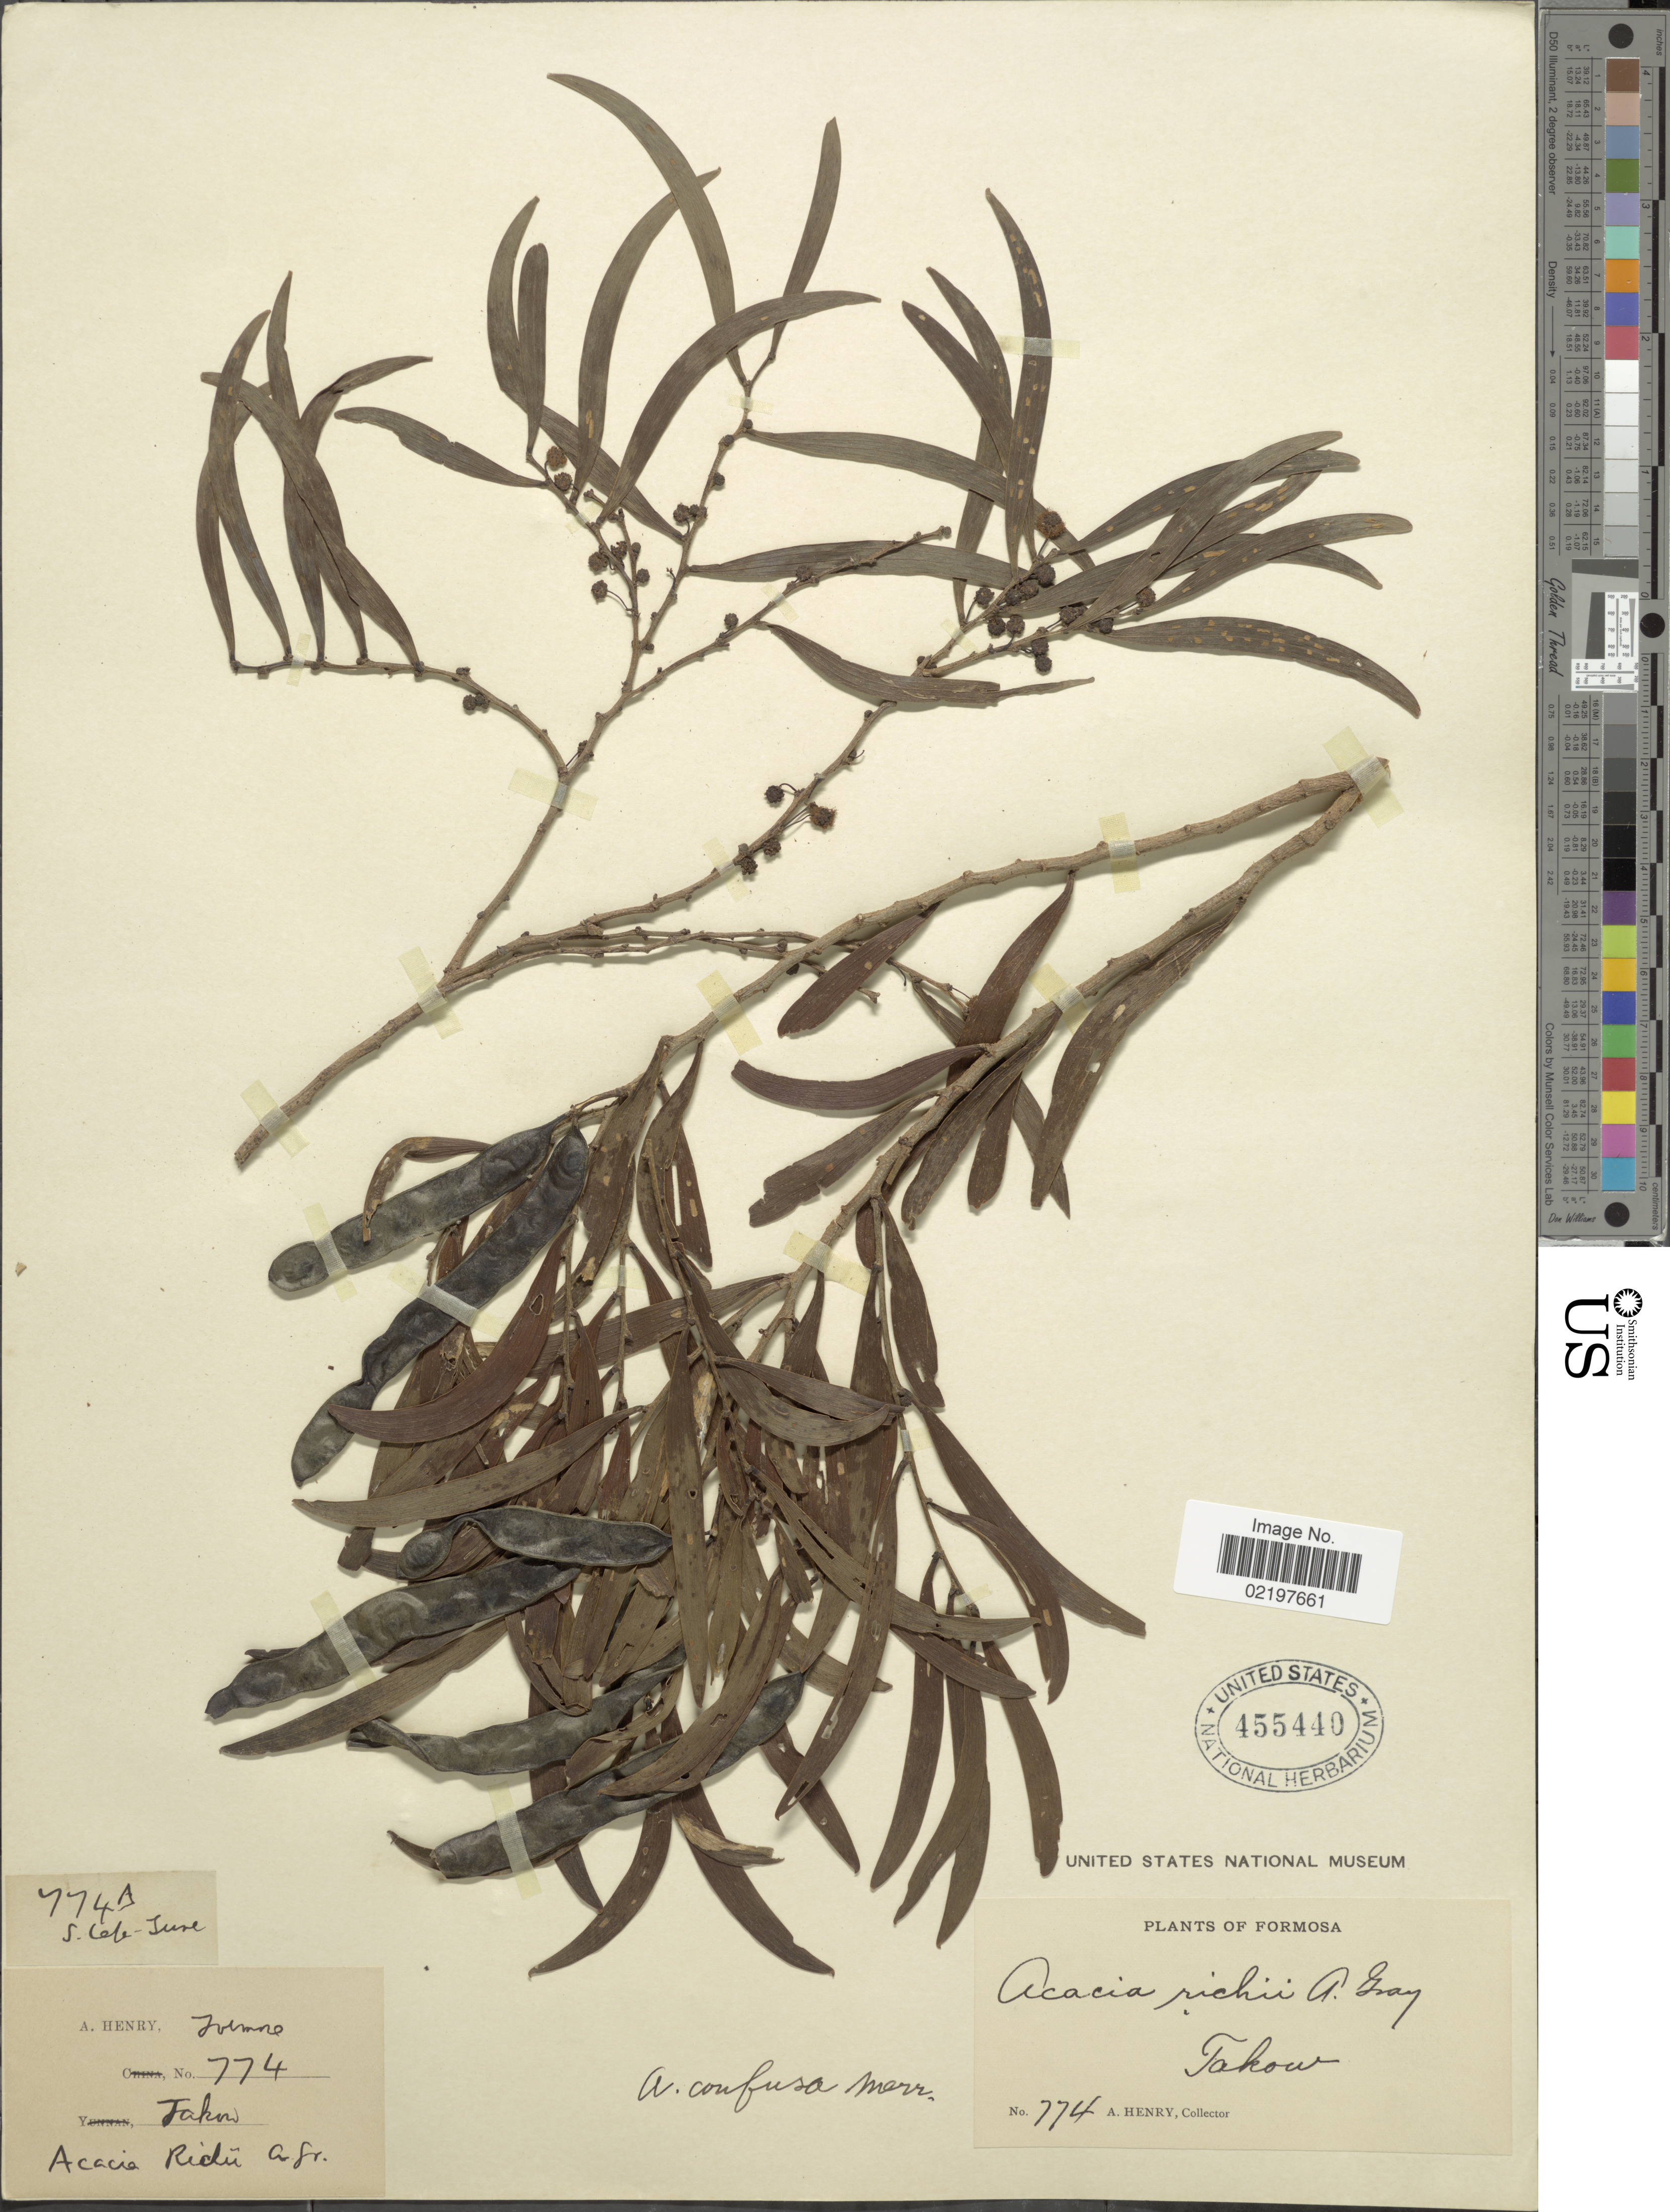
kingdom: Plantae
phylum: Tracheophyta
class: Magnoliopsida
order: Fabales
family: Fabaceae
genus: Acacia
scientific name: Acacia confusa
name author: Merr.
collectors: A. Henry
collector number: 774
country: Taiwan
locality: Formosa, Takow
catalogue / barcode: US 455440